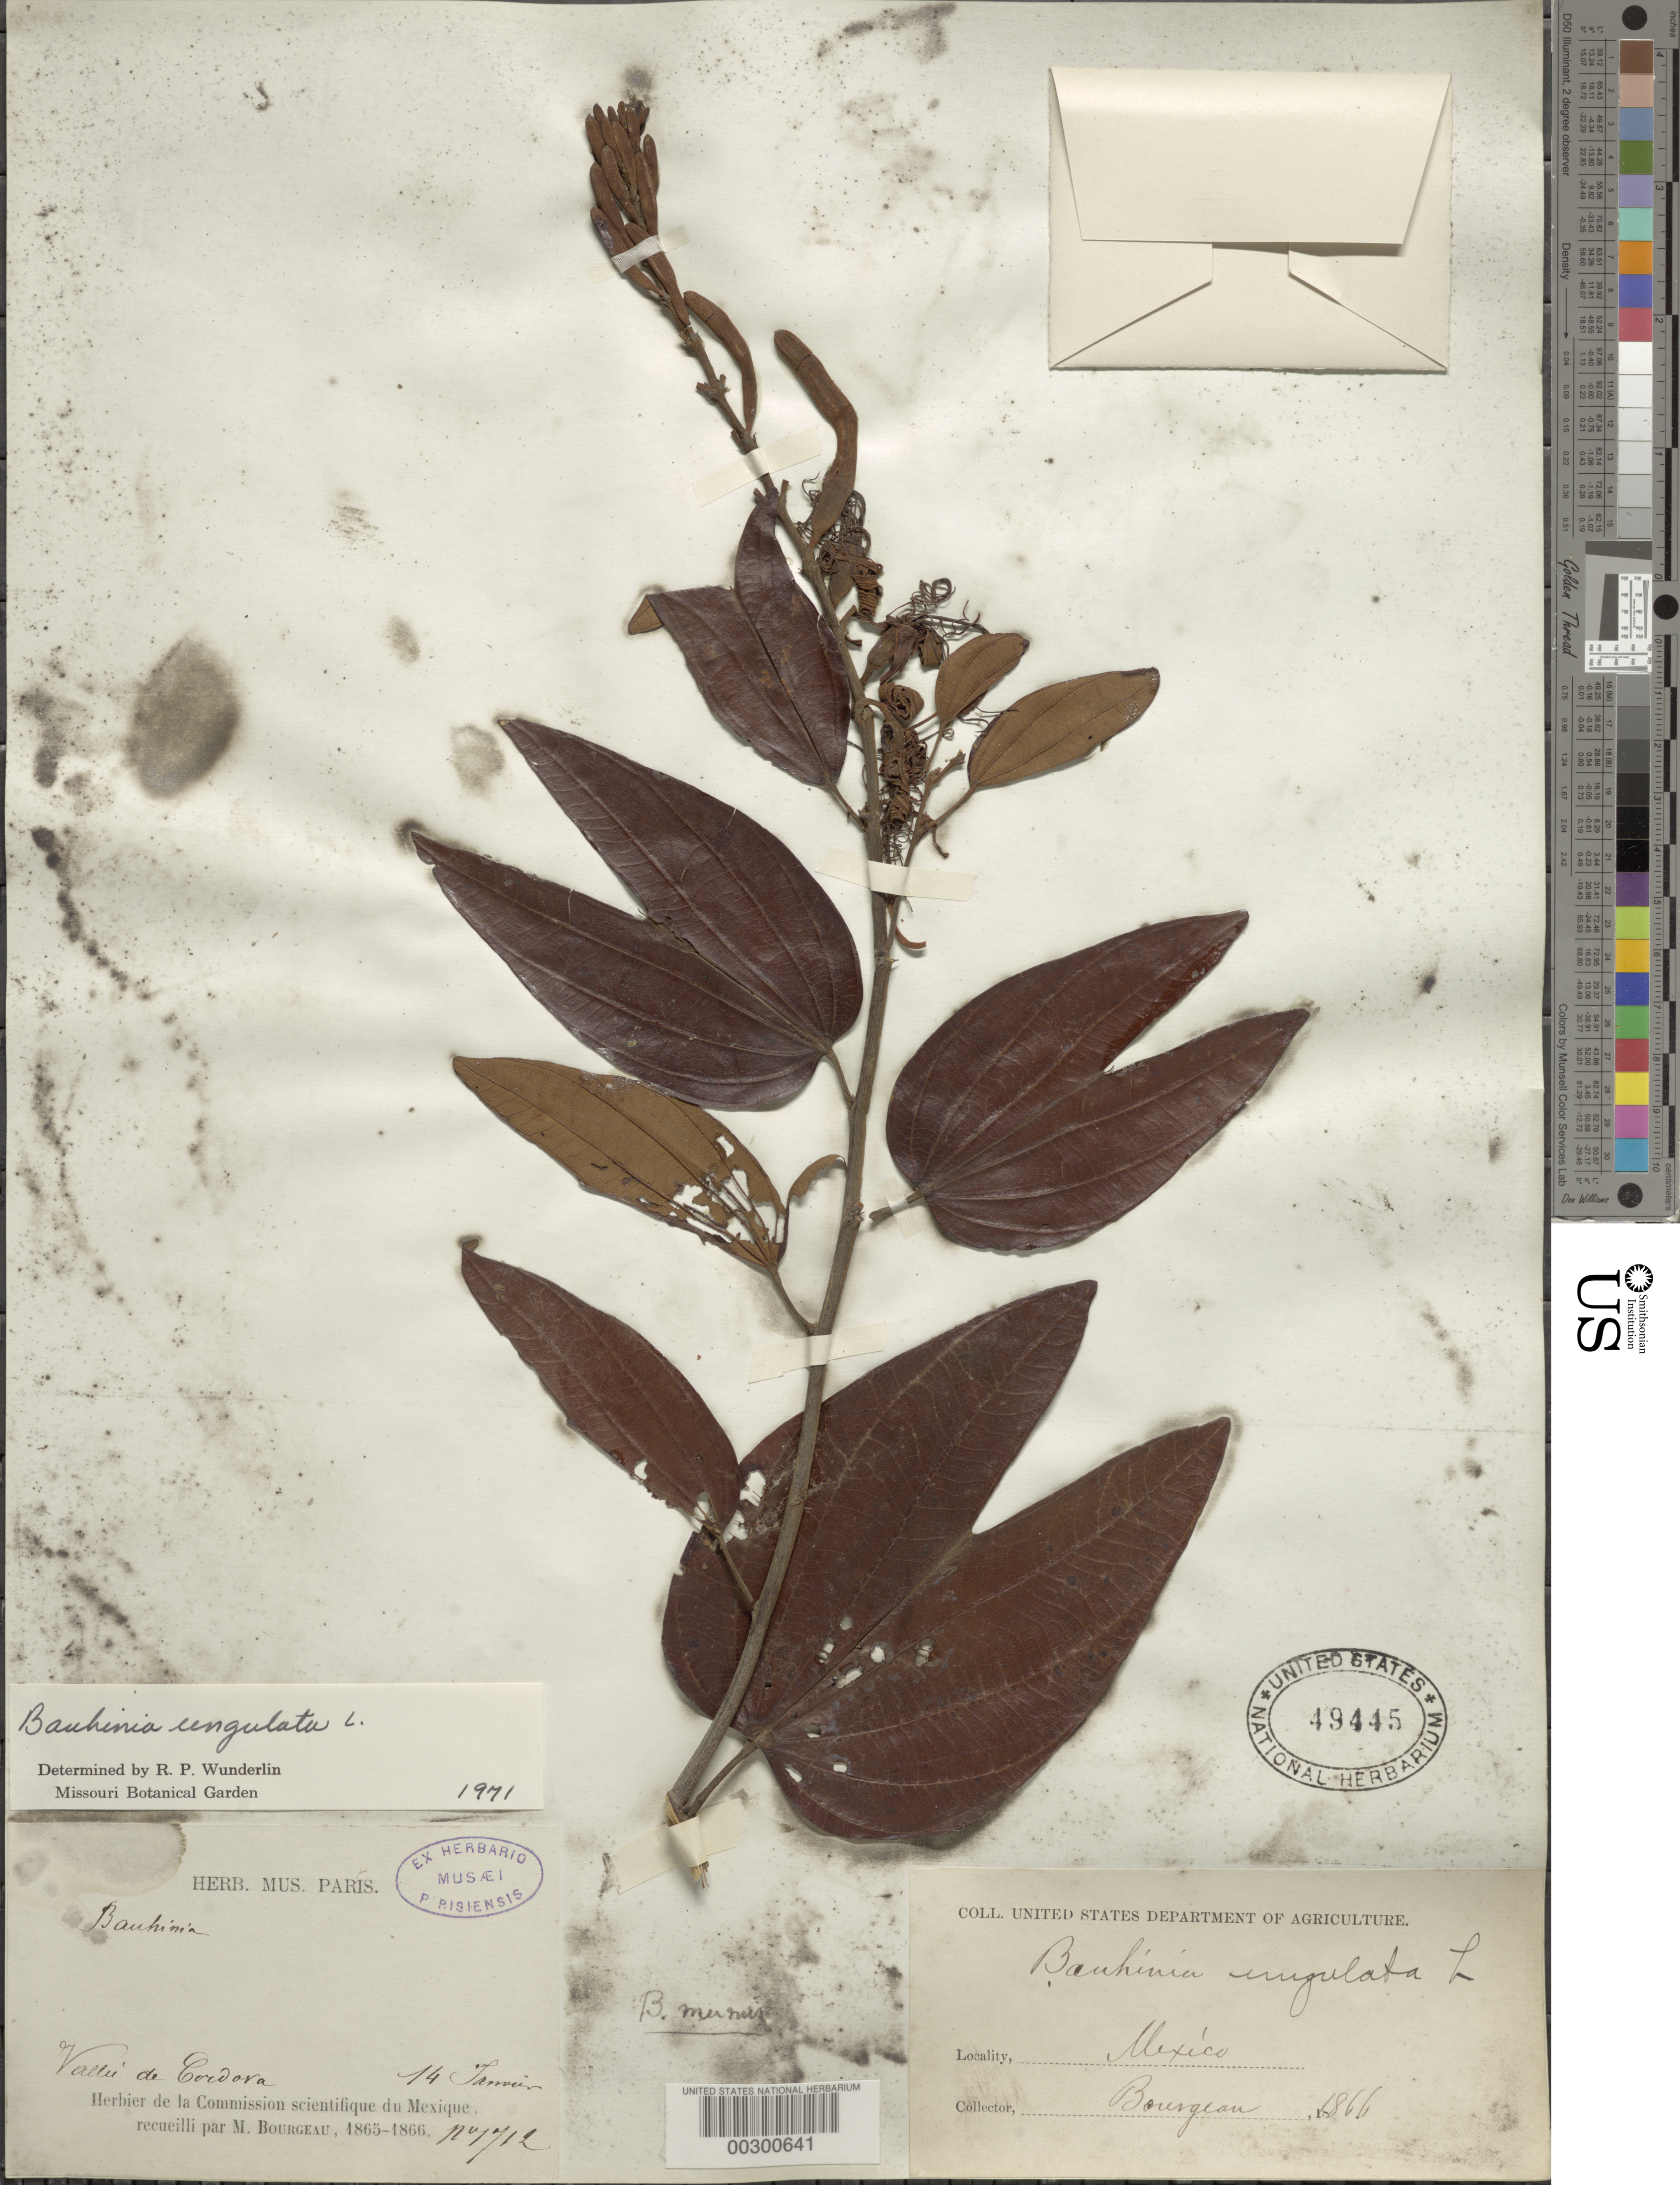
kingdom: Plantae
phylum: Tracheophyta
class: Magnoliopsida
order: Fabales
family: Fabaceae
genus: Bauhinia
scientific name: Bauhinia ungulata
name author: L.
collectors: E. Bourgeau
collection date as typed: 1866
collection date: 1866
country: Mexico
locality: Valle de cordora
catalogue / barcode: US 49445